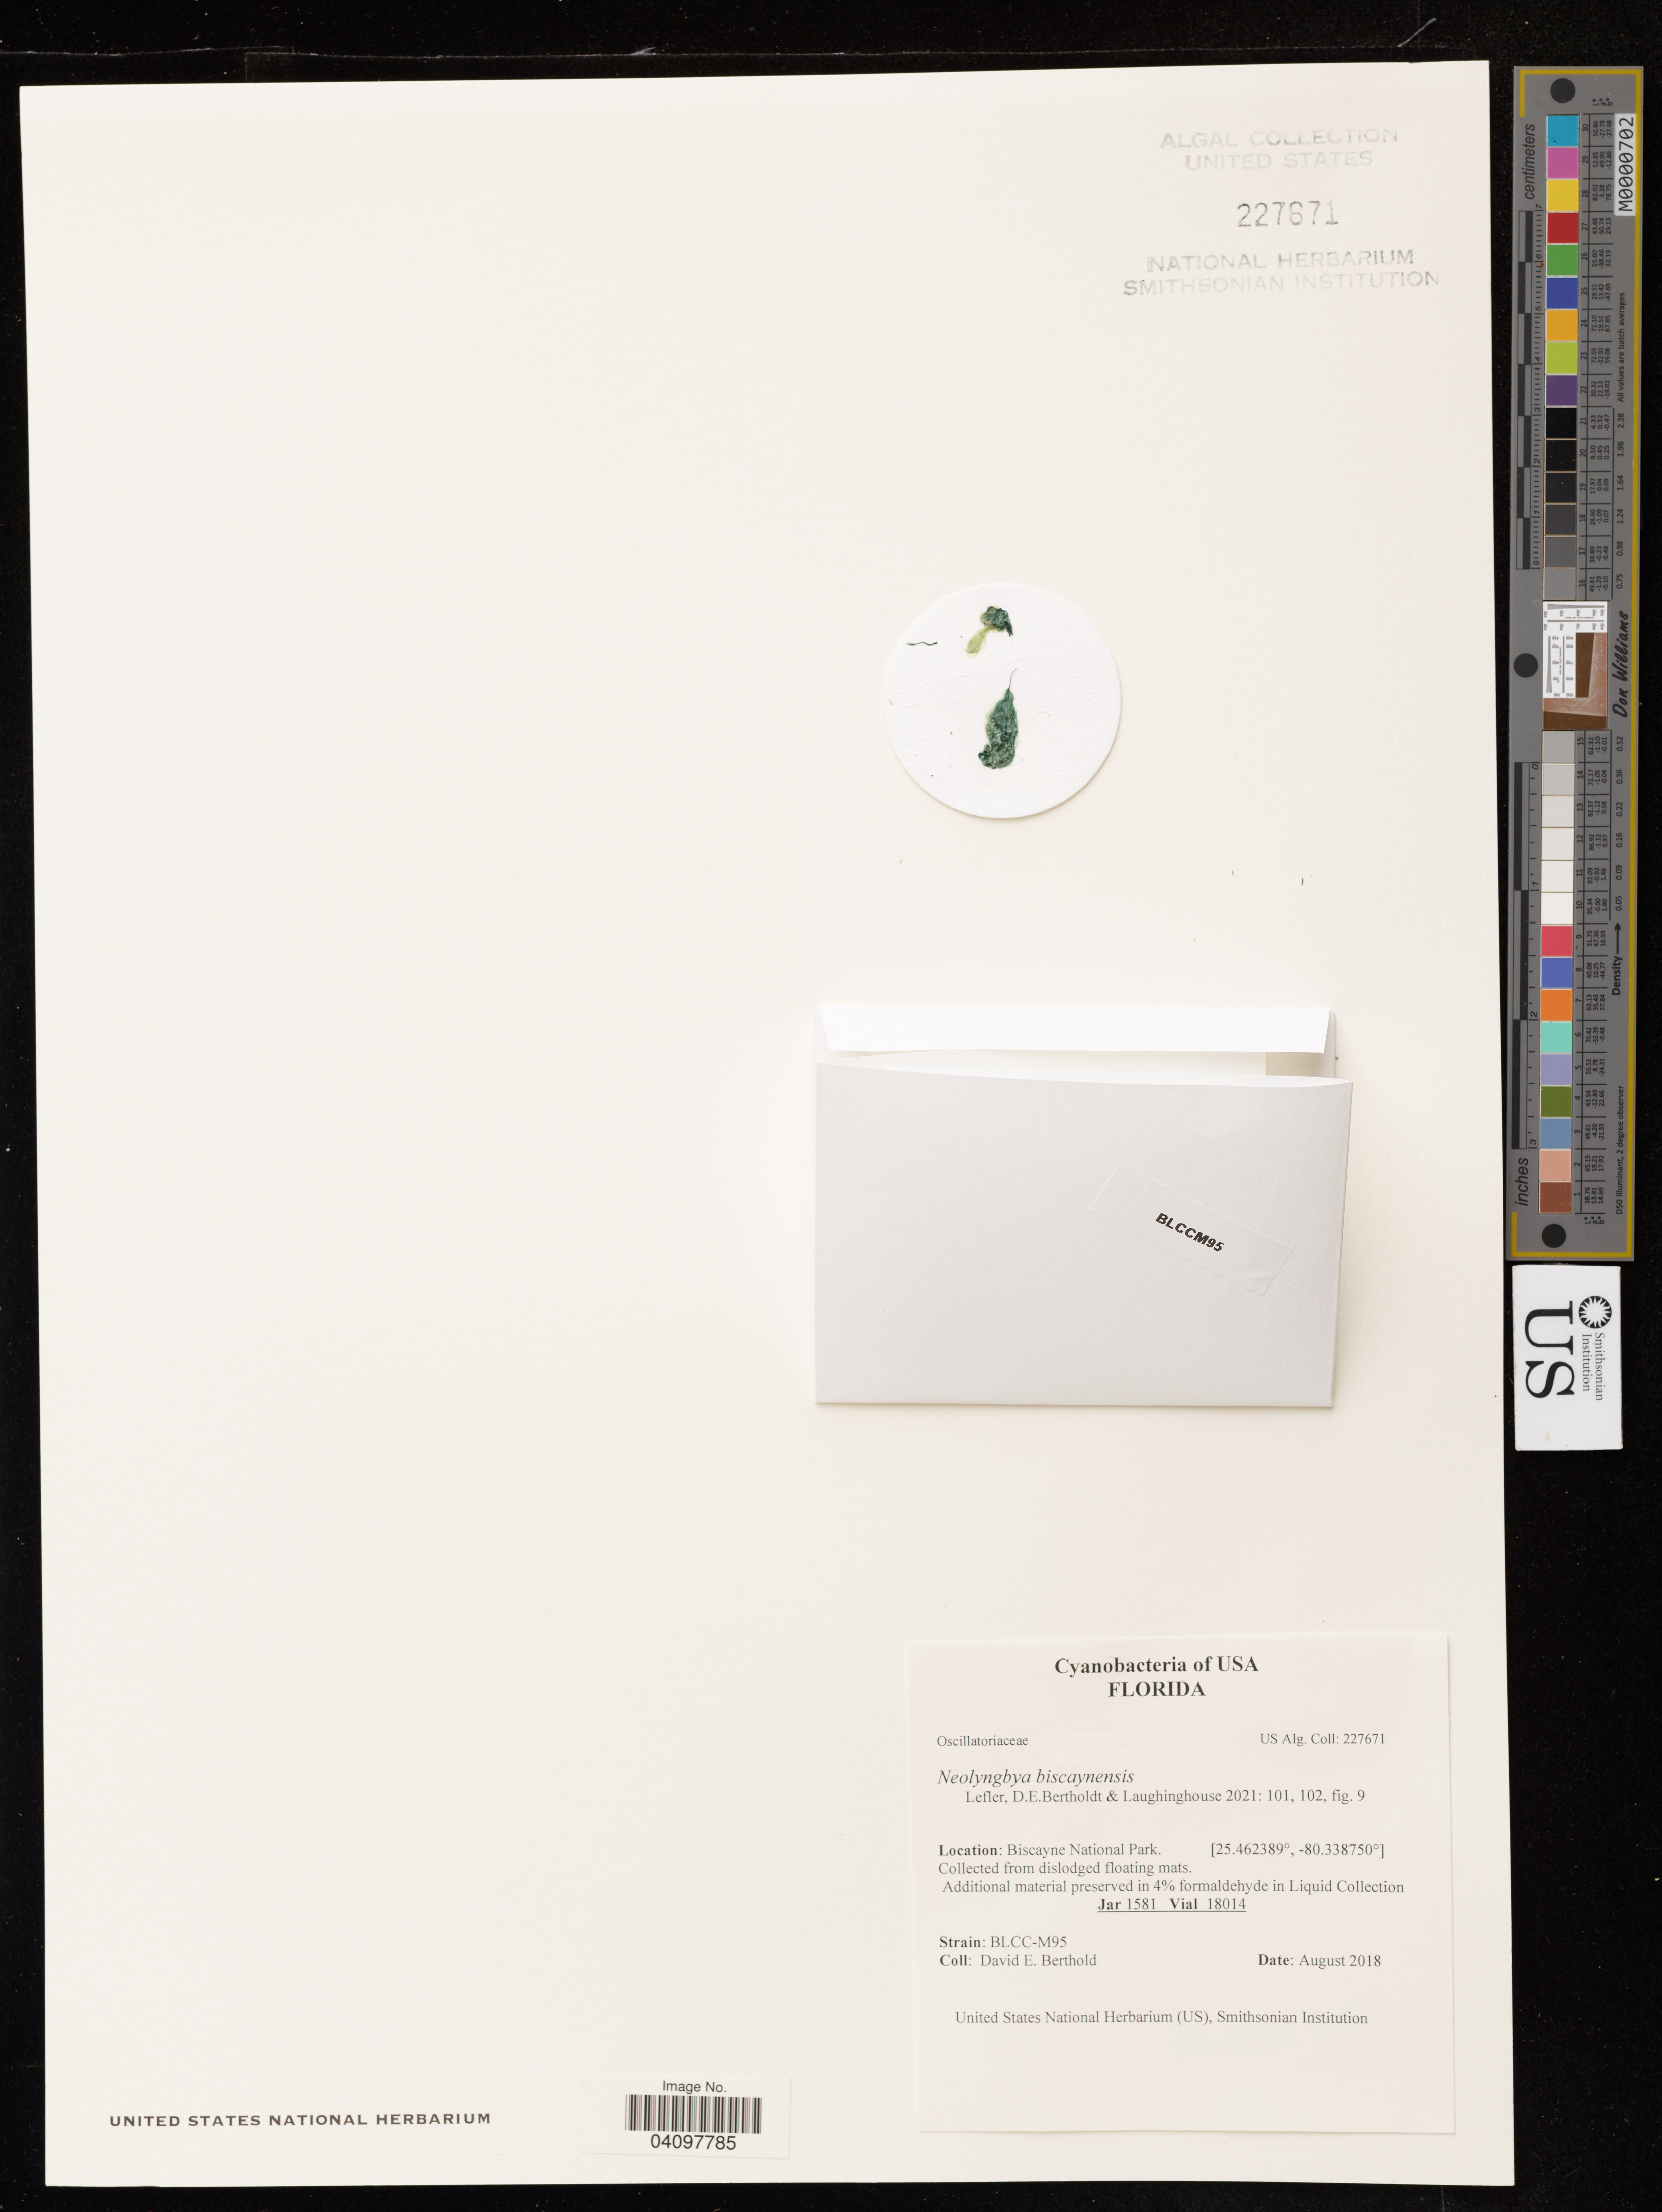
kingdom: Bacteria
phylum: Cyanobacteria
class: Cyanobacteriia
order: Cyanobacteriales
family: Microcoleaceae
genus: Neolyngbya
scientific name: Neolyngbya biscaynensis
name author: Lefler et al.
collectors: D. Berthold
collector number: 227671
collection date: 2018-08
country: United States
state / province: Florida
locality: Biscayne National Park.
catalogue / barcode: US 227671